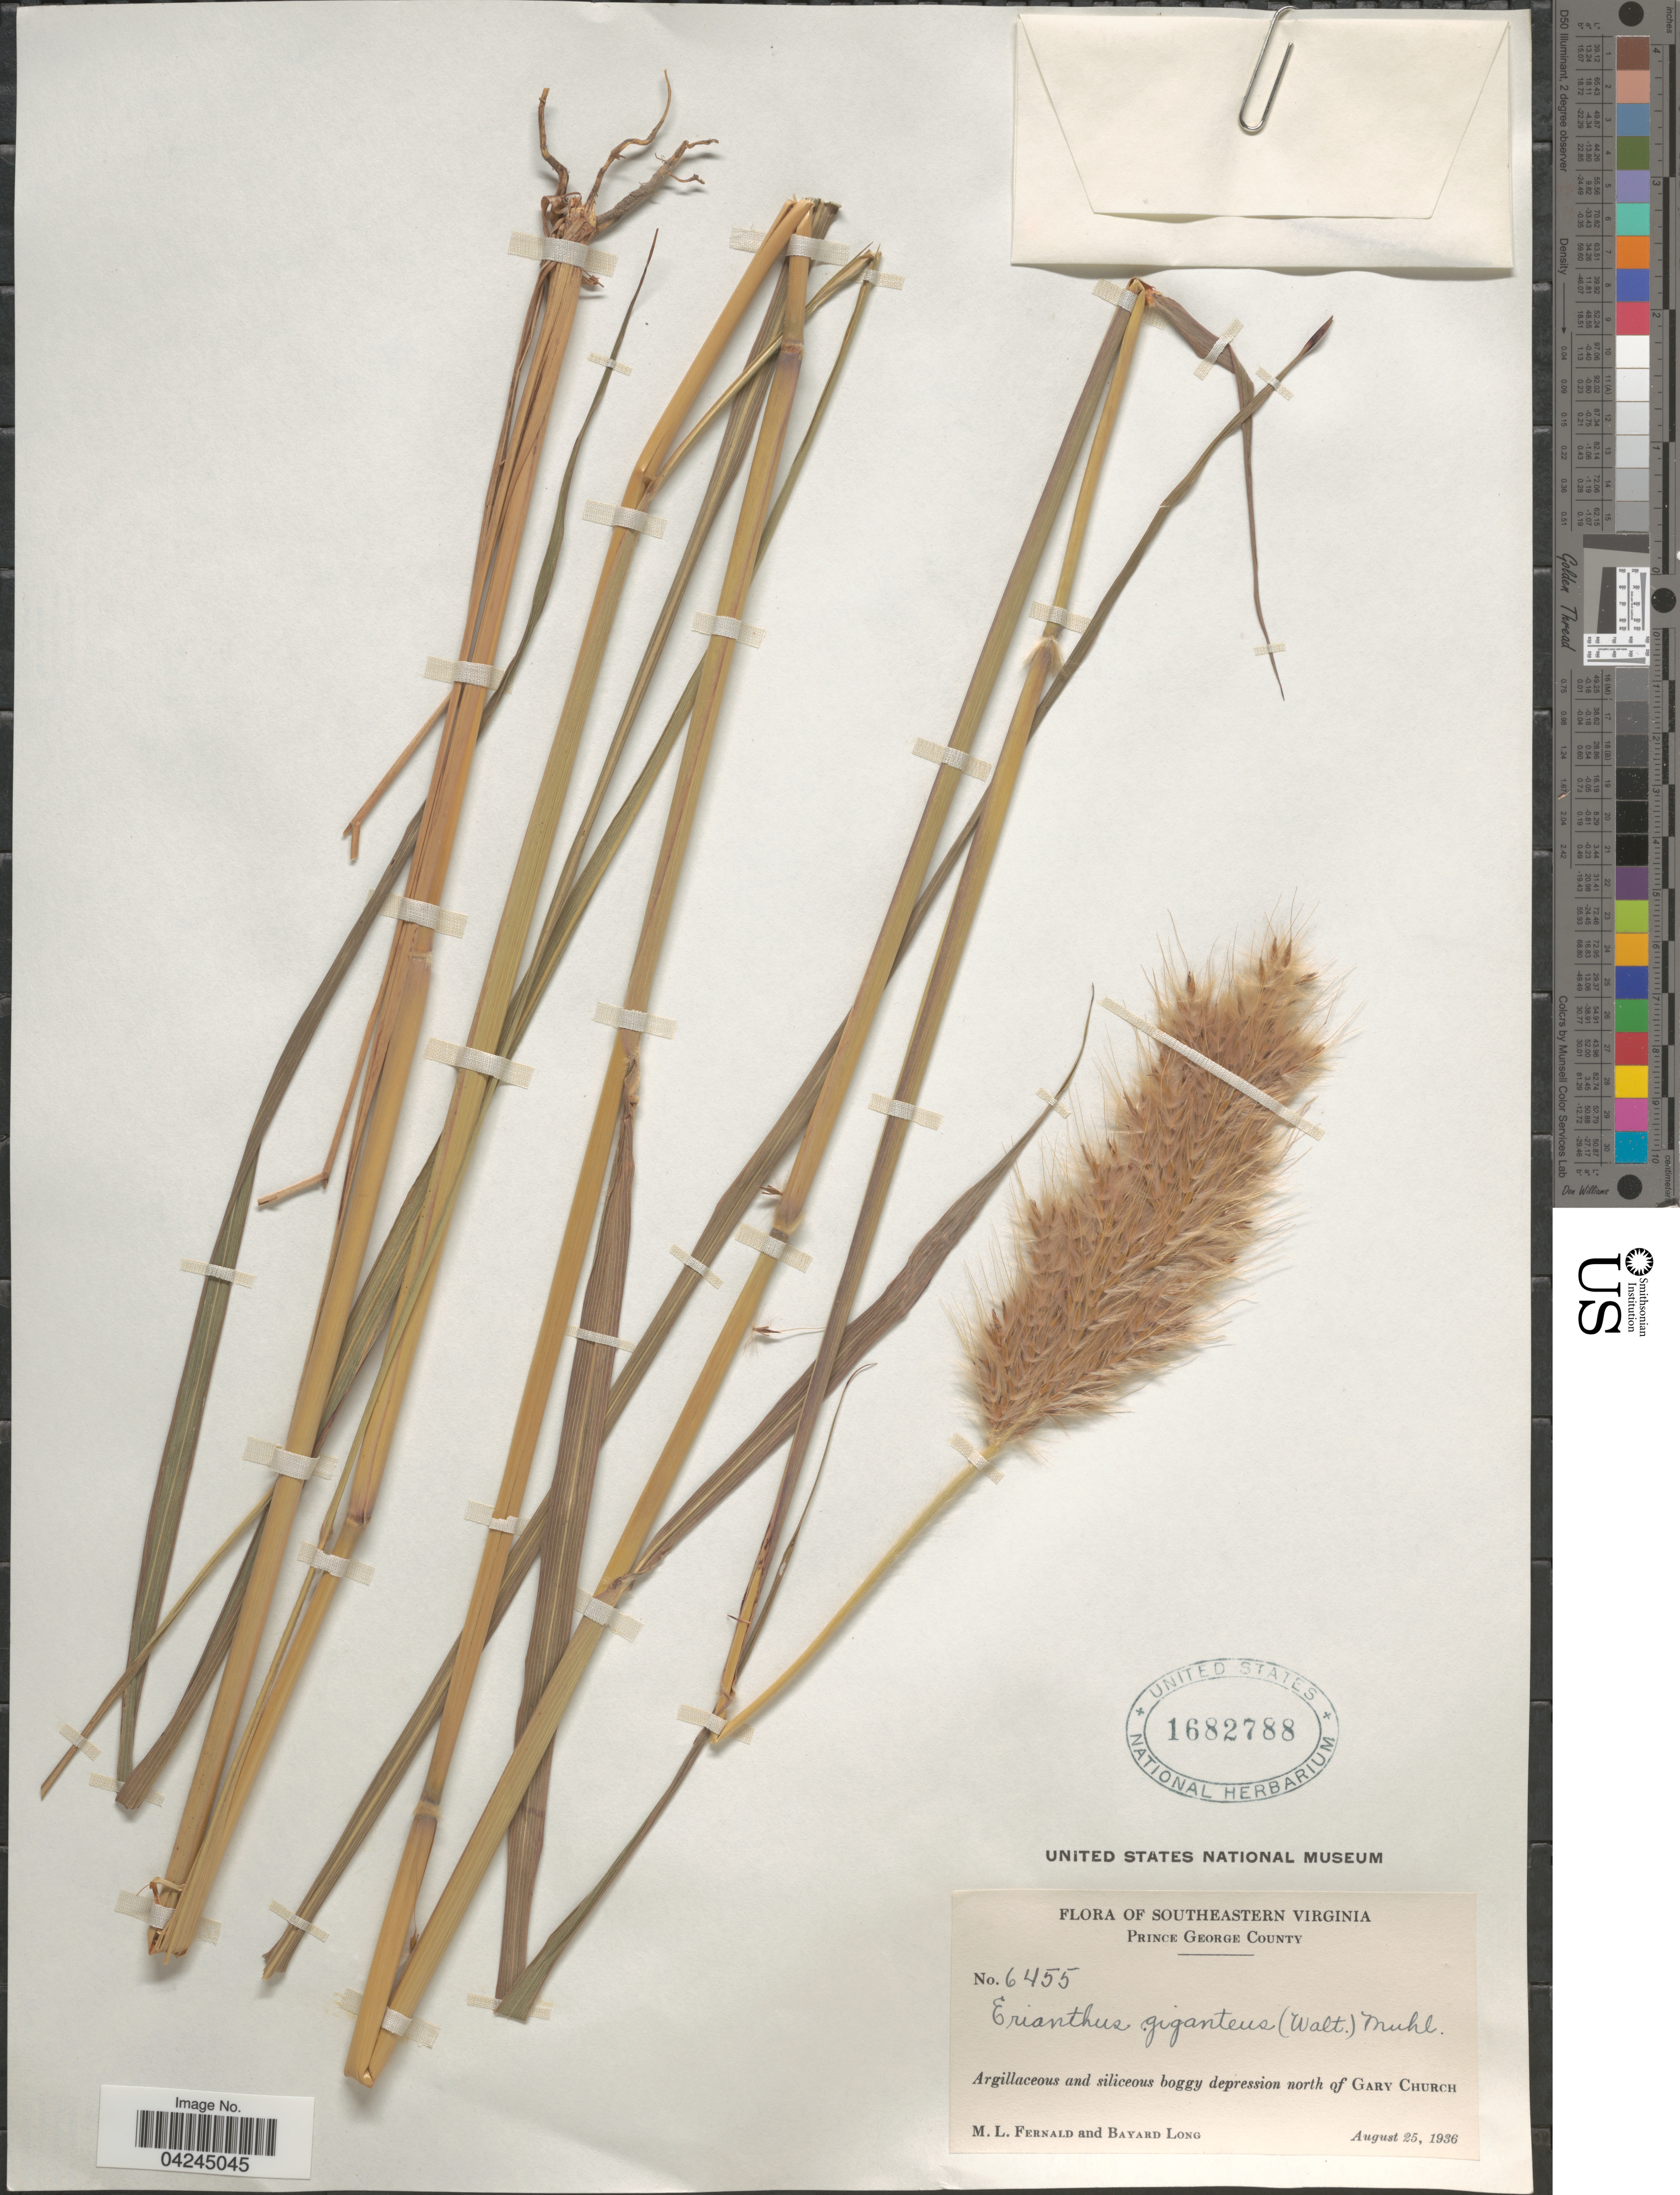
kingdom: Plantae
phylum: Tracheophyta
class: Liliopsida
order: Poales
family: Poaceae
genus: Erianthus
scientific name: Erianthus giganteus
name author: (Walter) P. Beauv.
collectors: M. L. Fernald & B. Long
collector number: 6455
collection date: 1936-08-25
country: United States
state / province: Virginia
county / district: Prince George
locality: Southeastern Virginia. Prince George County. North of Gary Church.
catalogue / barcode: US 1682788